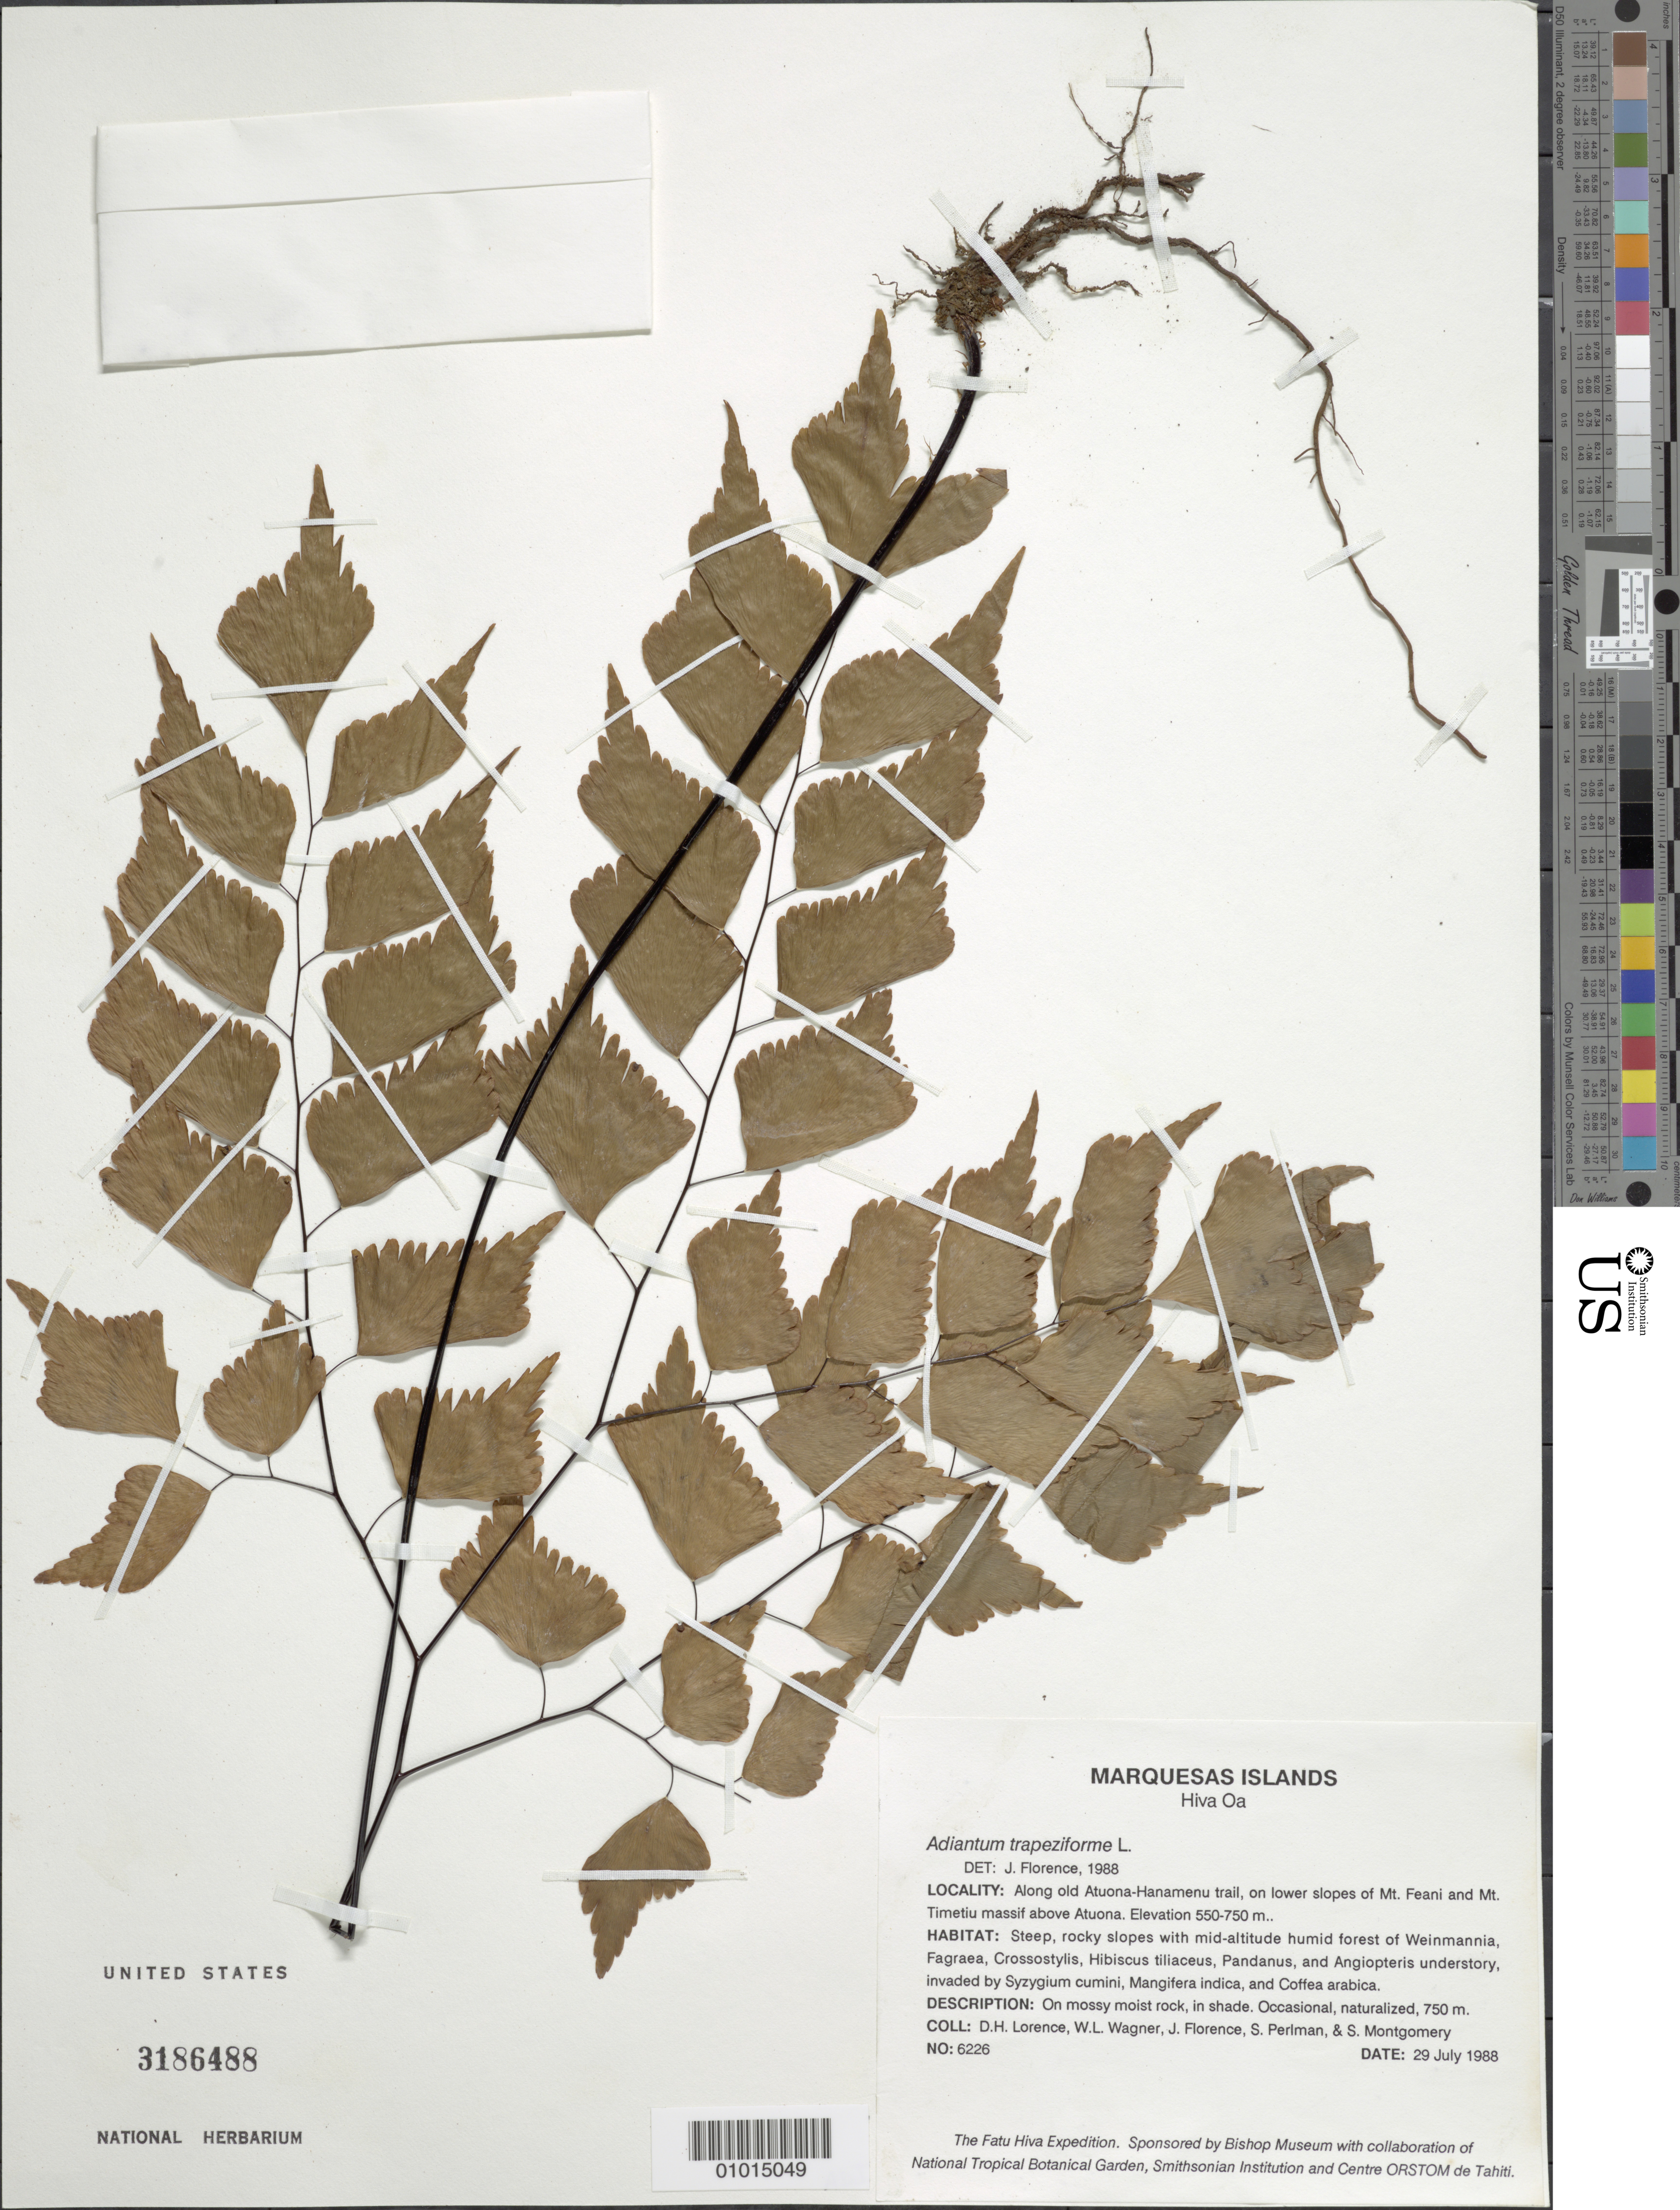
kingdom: Plantae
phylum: Tracheophyta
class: Polypodiopsida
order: Polypodiales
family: Pteridaceae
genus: Adiantum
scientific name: Adiantum trapeziforme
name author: L.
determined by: Wood, Kenneth R.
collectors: D. Lorence, W. L. Wagner, J. Florence, S. P. Perlman & S. Montgomery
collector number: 6226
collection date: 1988-07-29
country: French Polynesia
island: Hiva Oa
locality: Along old Atuona-Hanamenu Trail, on lower slopes of Mt. Feani and Mt. Timetiu massif above Atuona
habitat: Steep rocky slopes with mid-altitude humid forest. On mossy moist rock, in shade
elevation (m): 550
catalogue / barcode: US 3186488